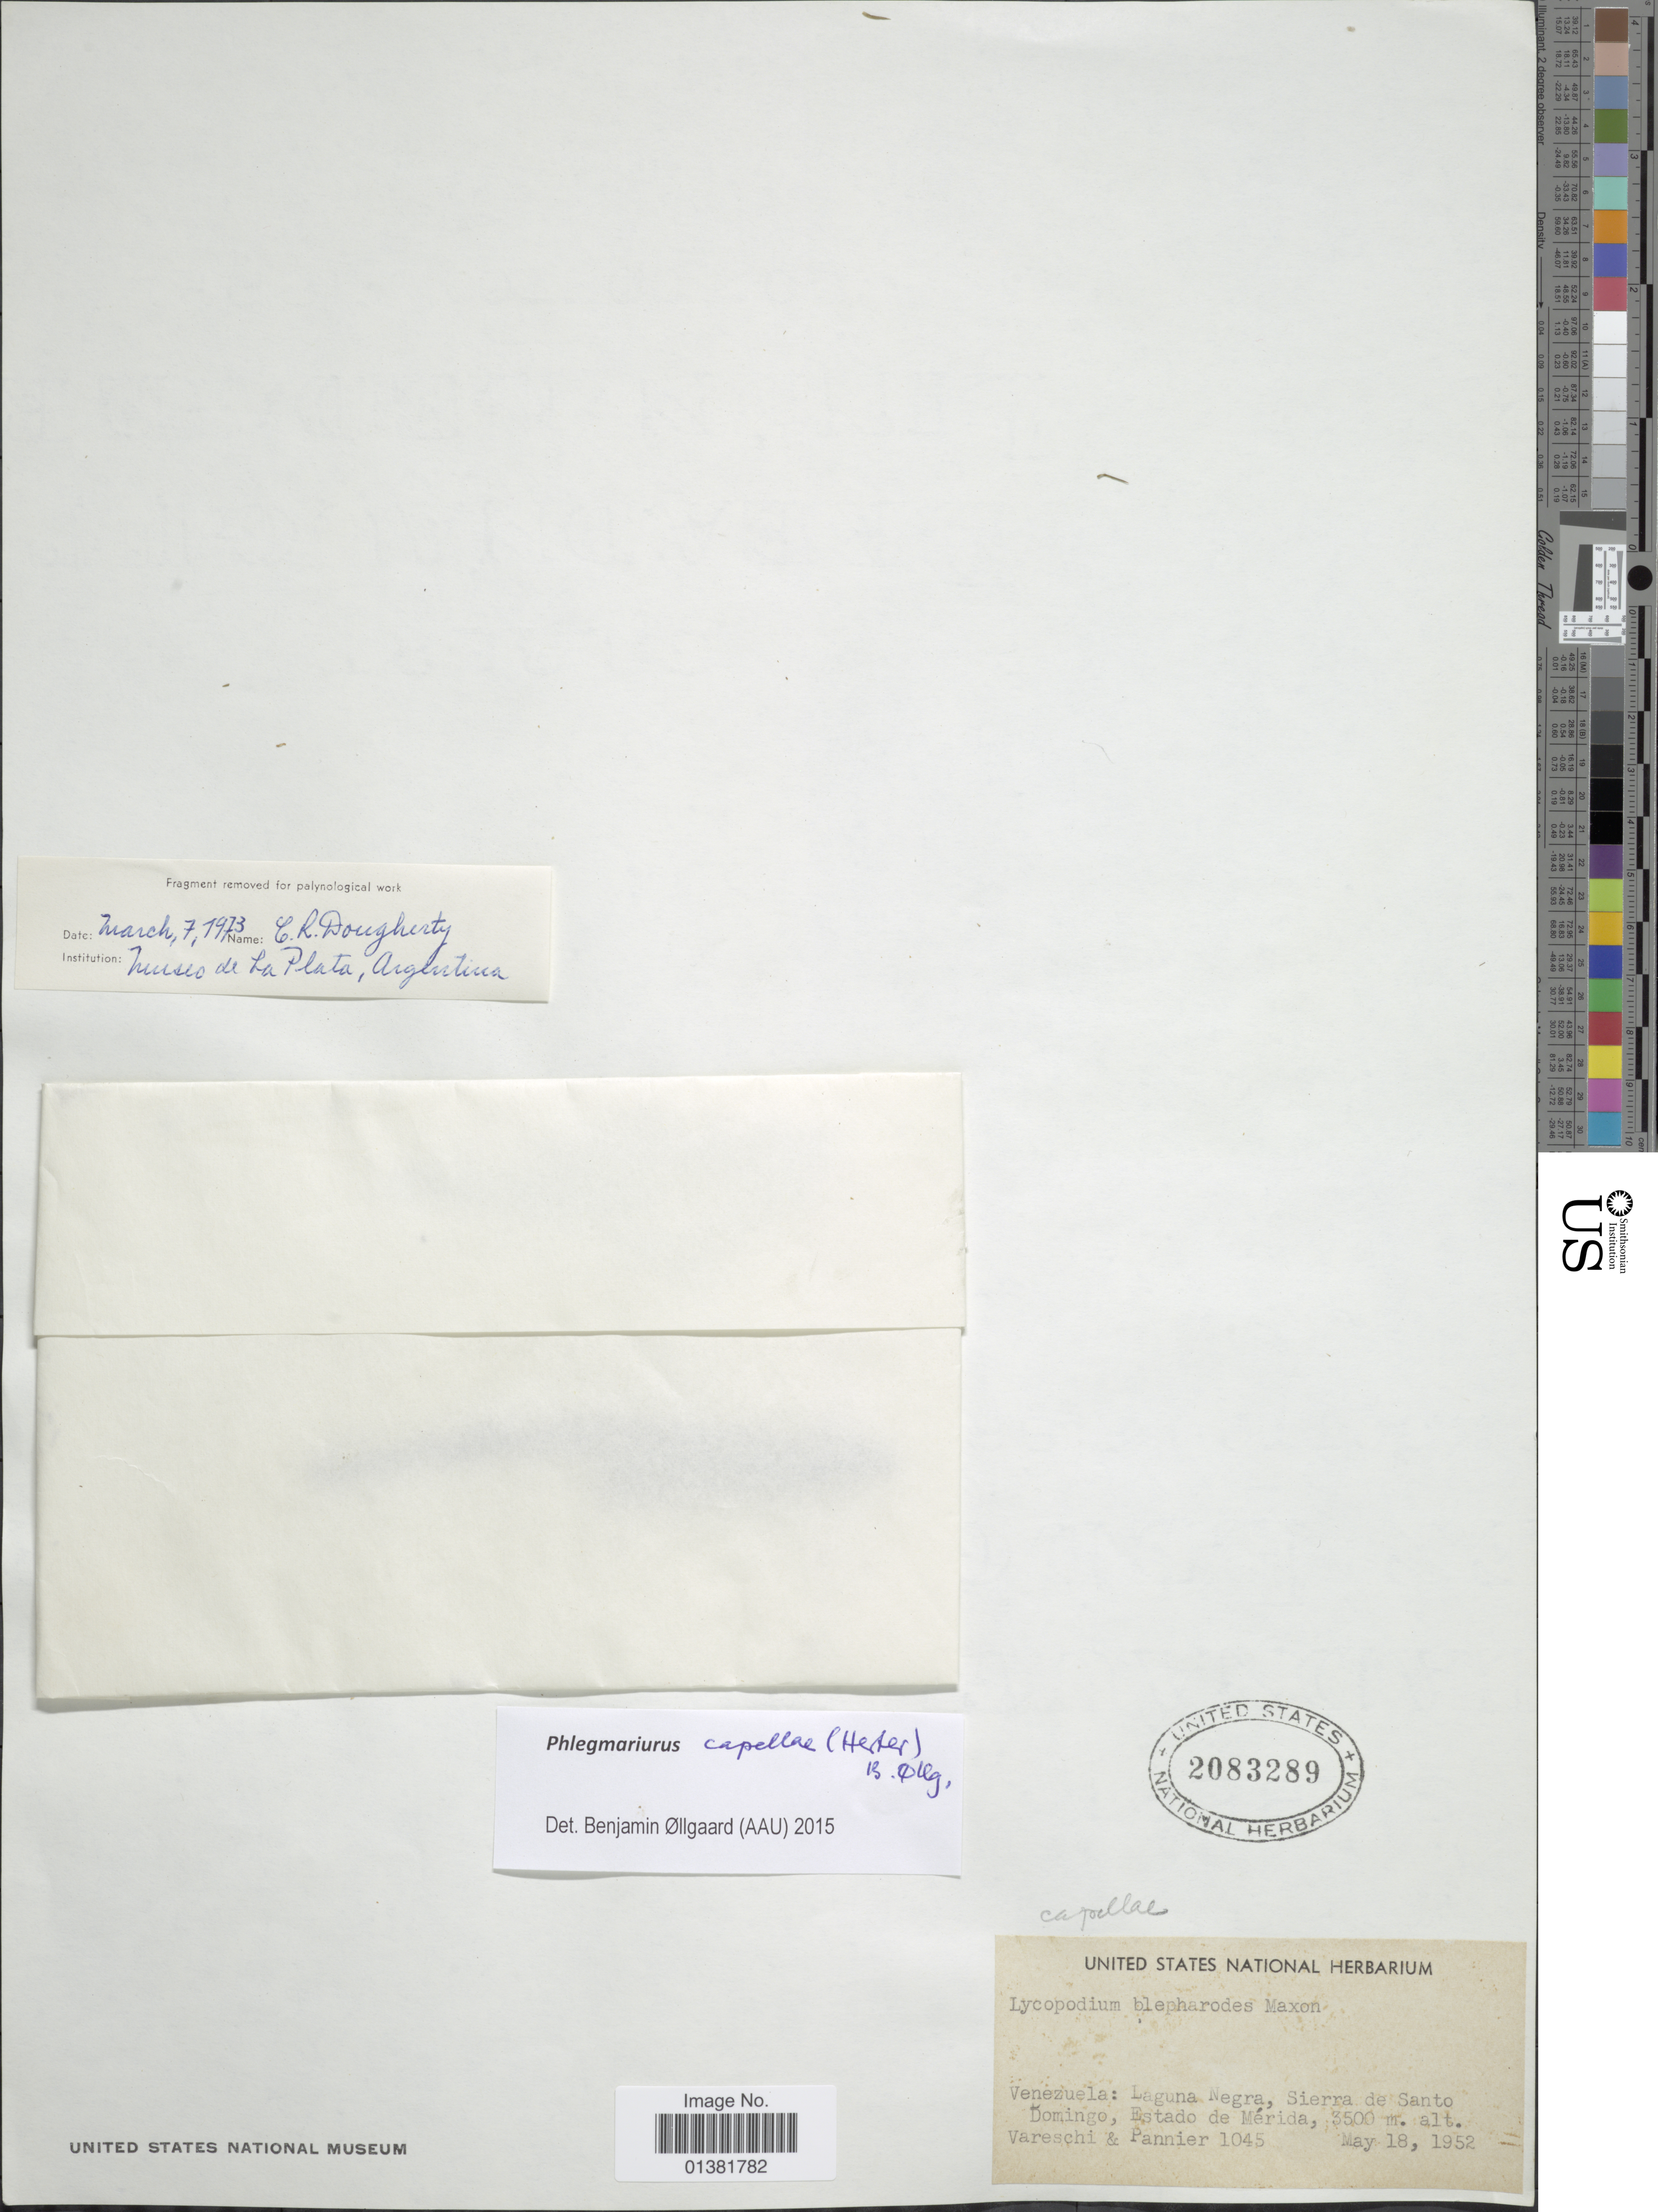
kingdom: Plantae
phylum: Tracheophyta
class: Lycopodiopsida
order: Lycopodiales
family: Lycopodiaceae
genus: Phlegmariurus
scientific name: Phlegmariurus capellae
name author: (Herter) B. Øllg.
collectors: -. Vareschi & F. Pannier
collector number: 1045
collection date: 1952-05-18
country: Venezuela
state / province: Mérida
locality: Laguna Negra, Sierra de Santo Domingo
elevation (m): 3500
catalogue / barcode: US 2083289